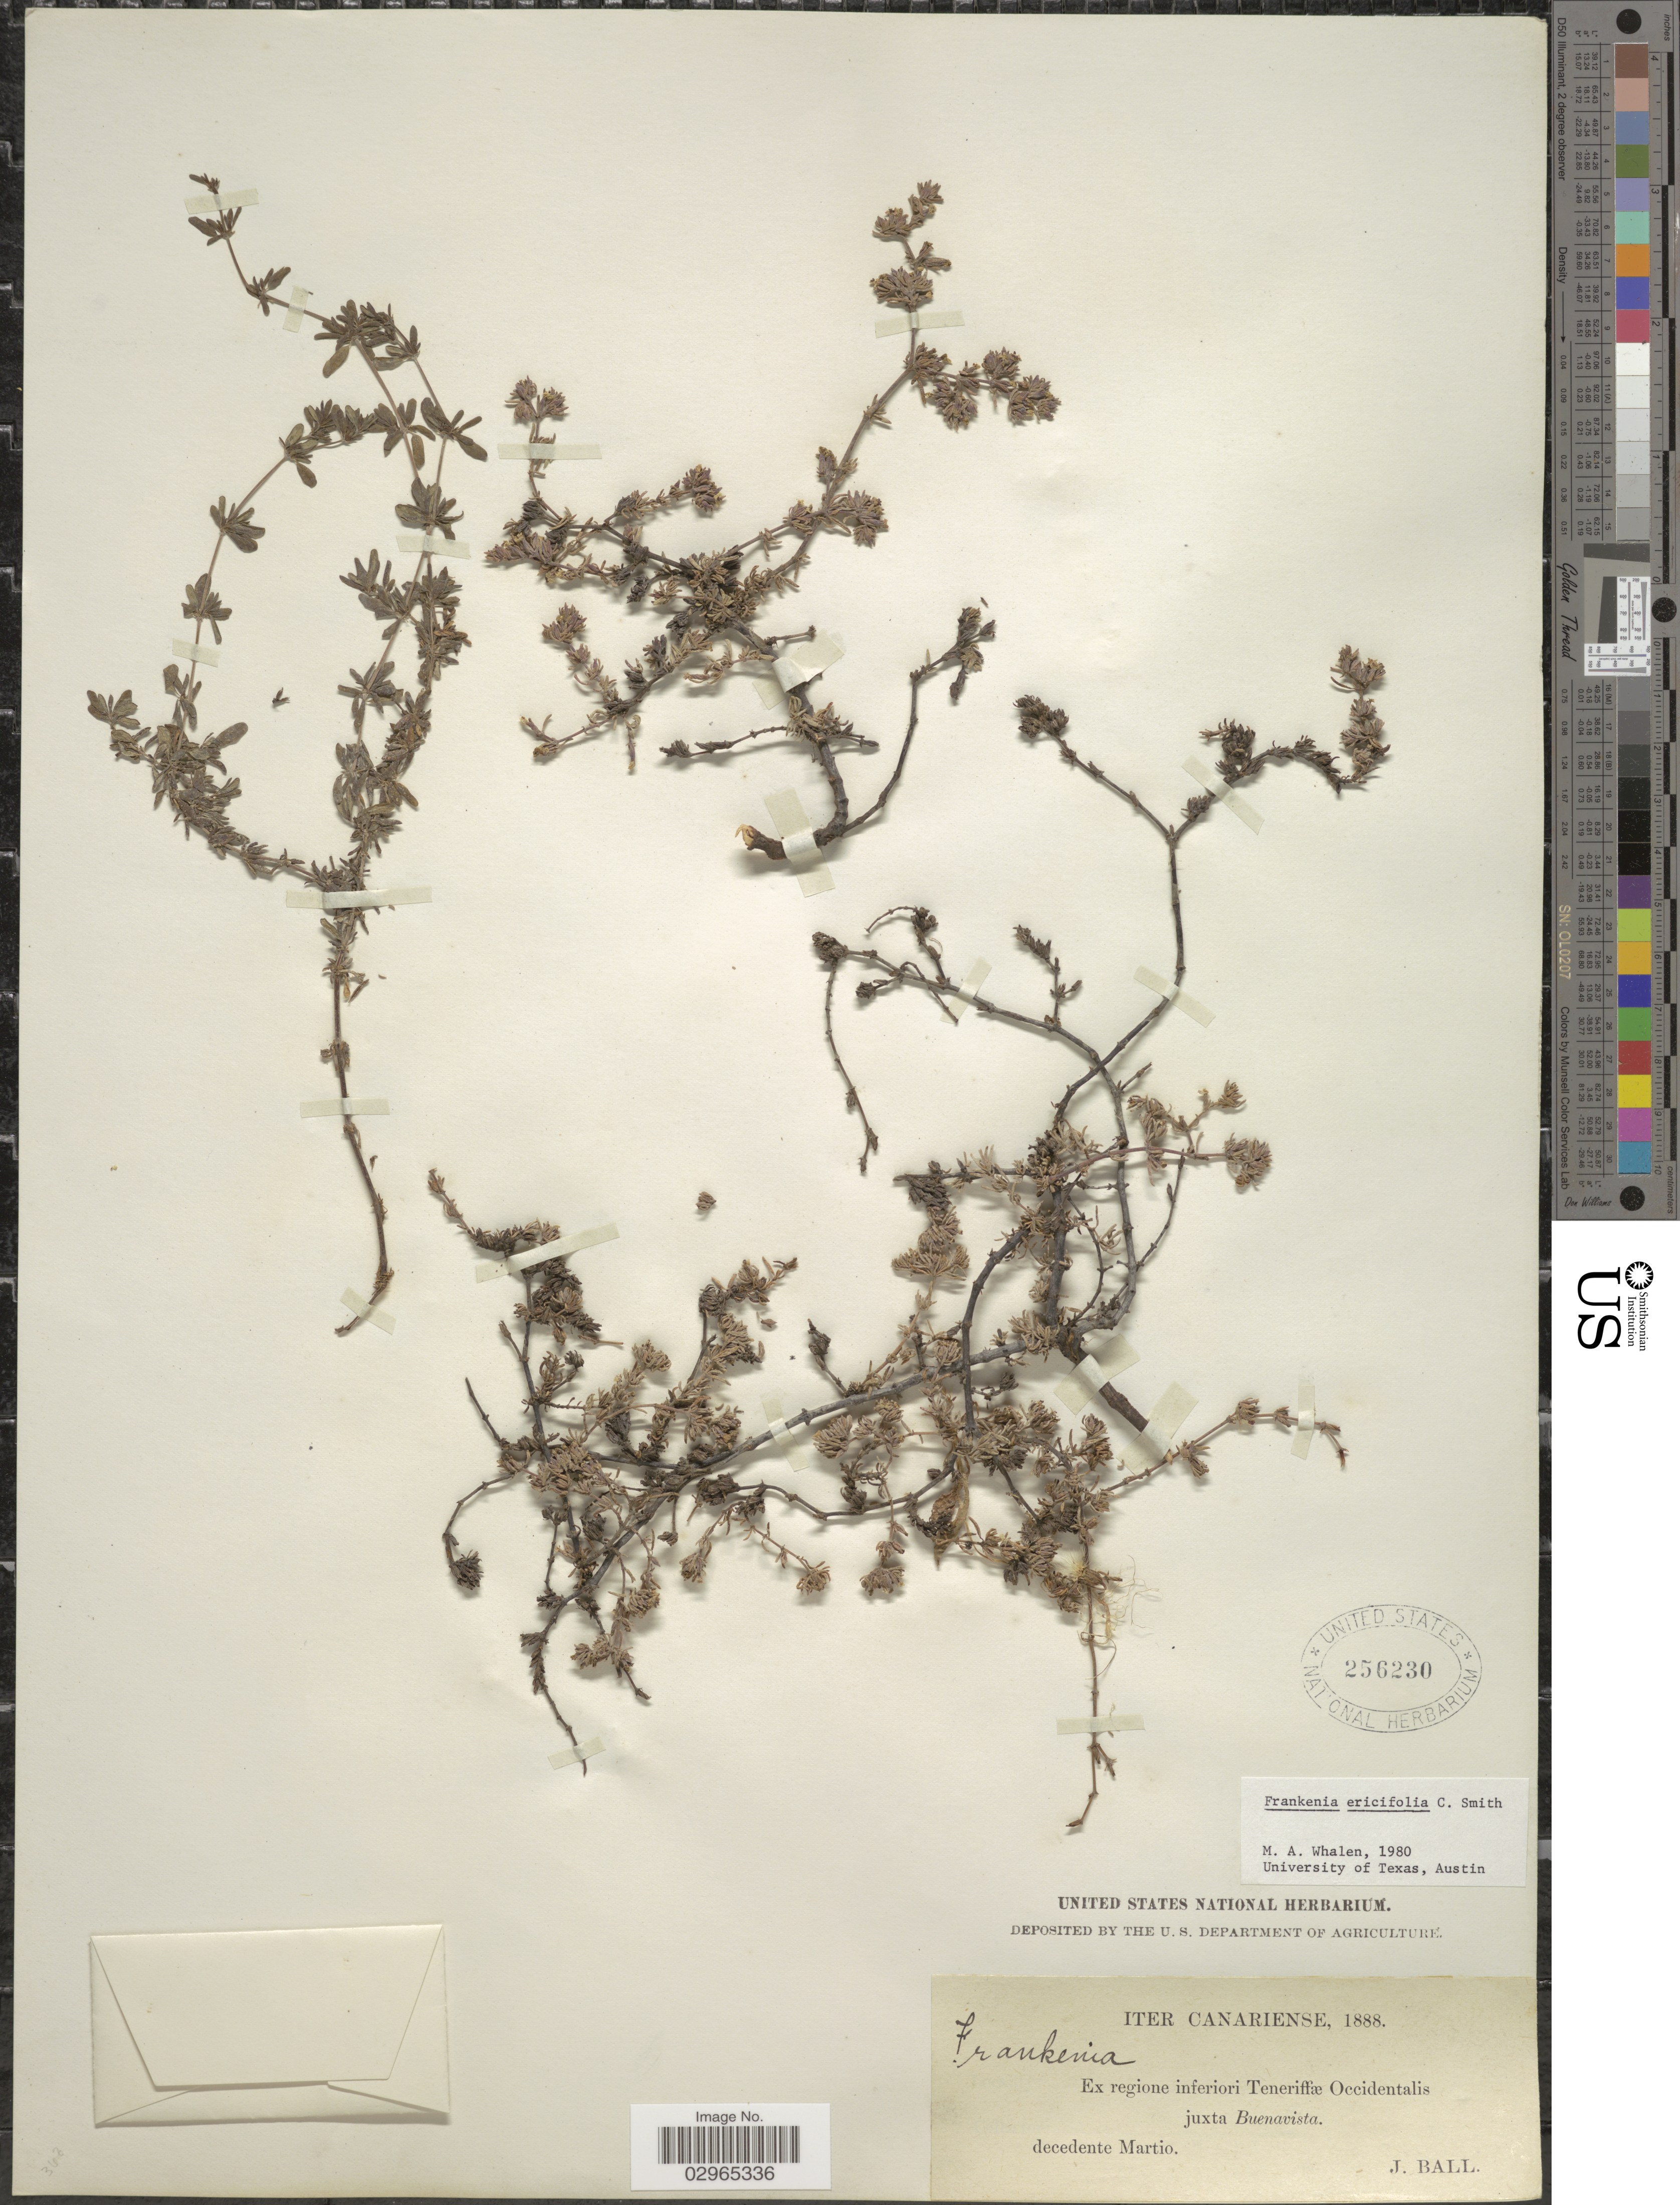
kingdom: Plantae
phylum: Tracheophyta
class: Magnoliopsida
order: Caryophyllales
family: Frankeniaceae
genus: Frankenia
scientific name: Frankenia ericifolia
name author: C. Sm.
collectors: J. Ball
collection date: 1888-03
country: Spain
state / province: Canarias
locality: Regione litorali Teneriffæ Occidentalis juxta Buenavista.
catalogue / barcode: US 256230